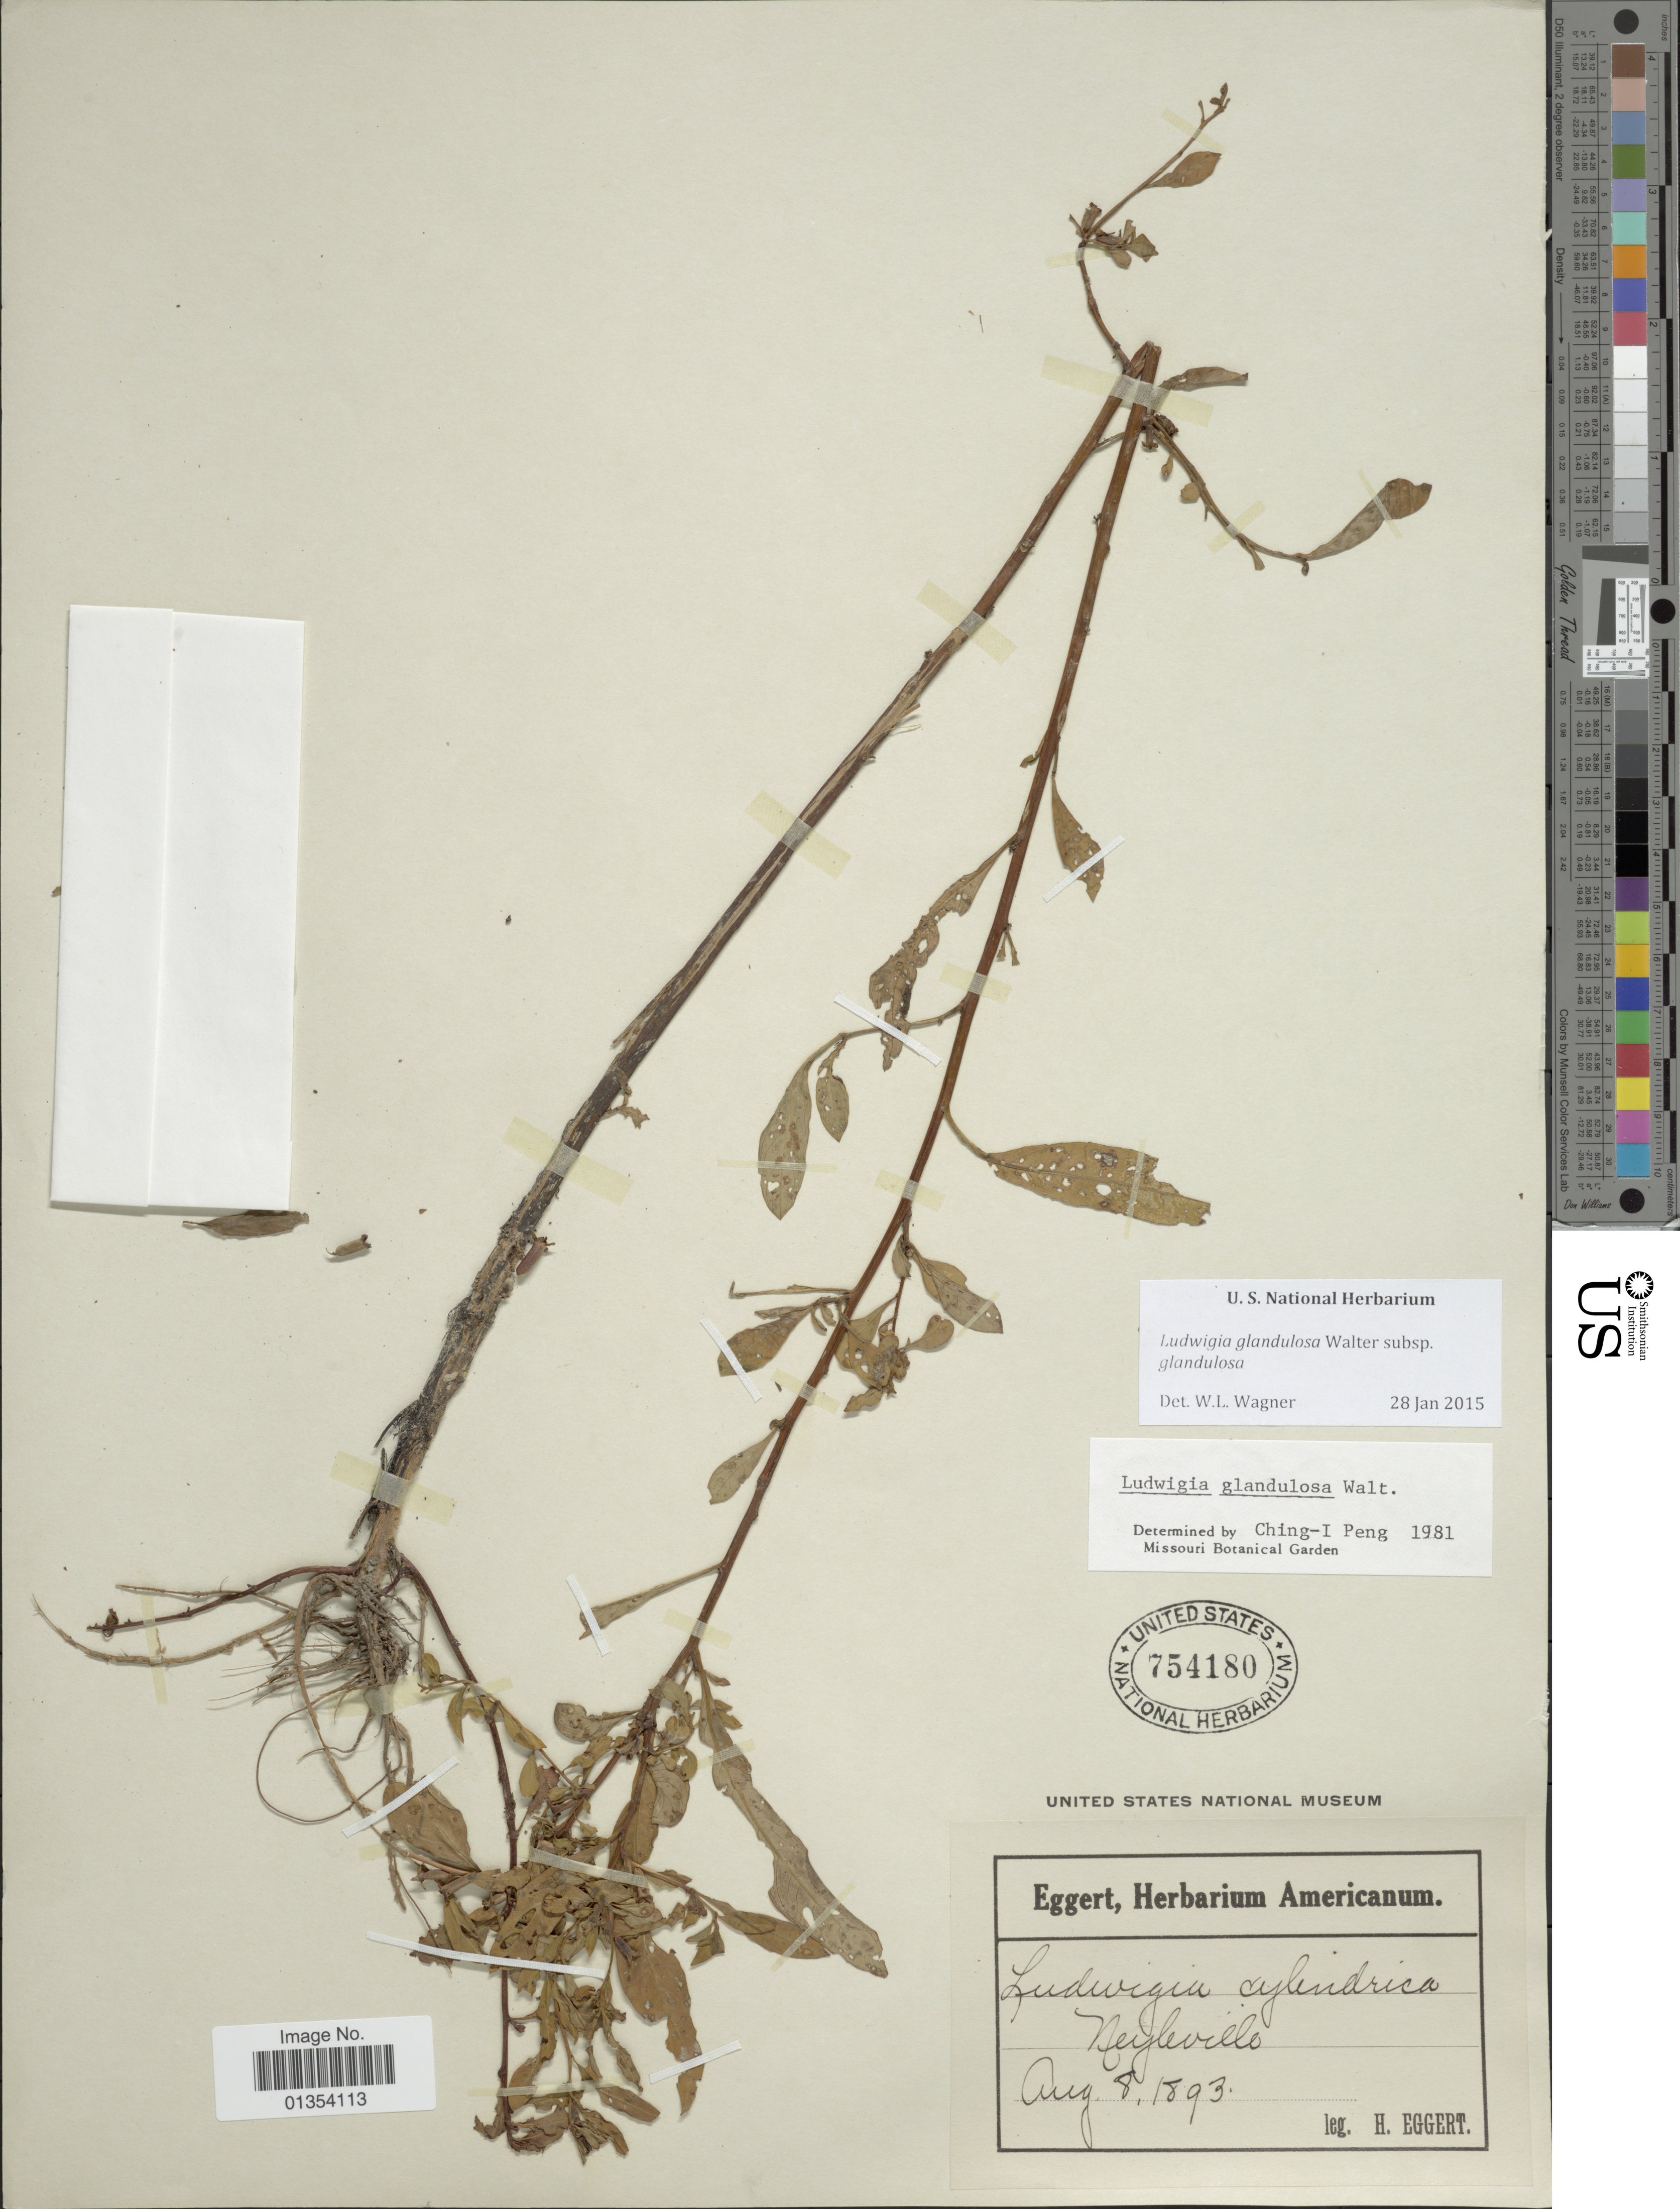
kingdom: Plantae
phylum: Tracheophyta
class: Magnoliopsida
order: Myrtales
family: Onagraceae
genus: Ludwigia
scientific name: Ludwigia glandulosa subsp. glandulosa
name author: Walter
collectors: H. Eggert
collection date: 1893-08-08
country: United States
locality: Neyleville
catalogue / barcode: US 754180